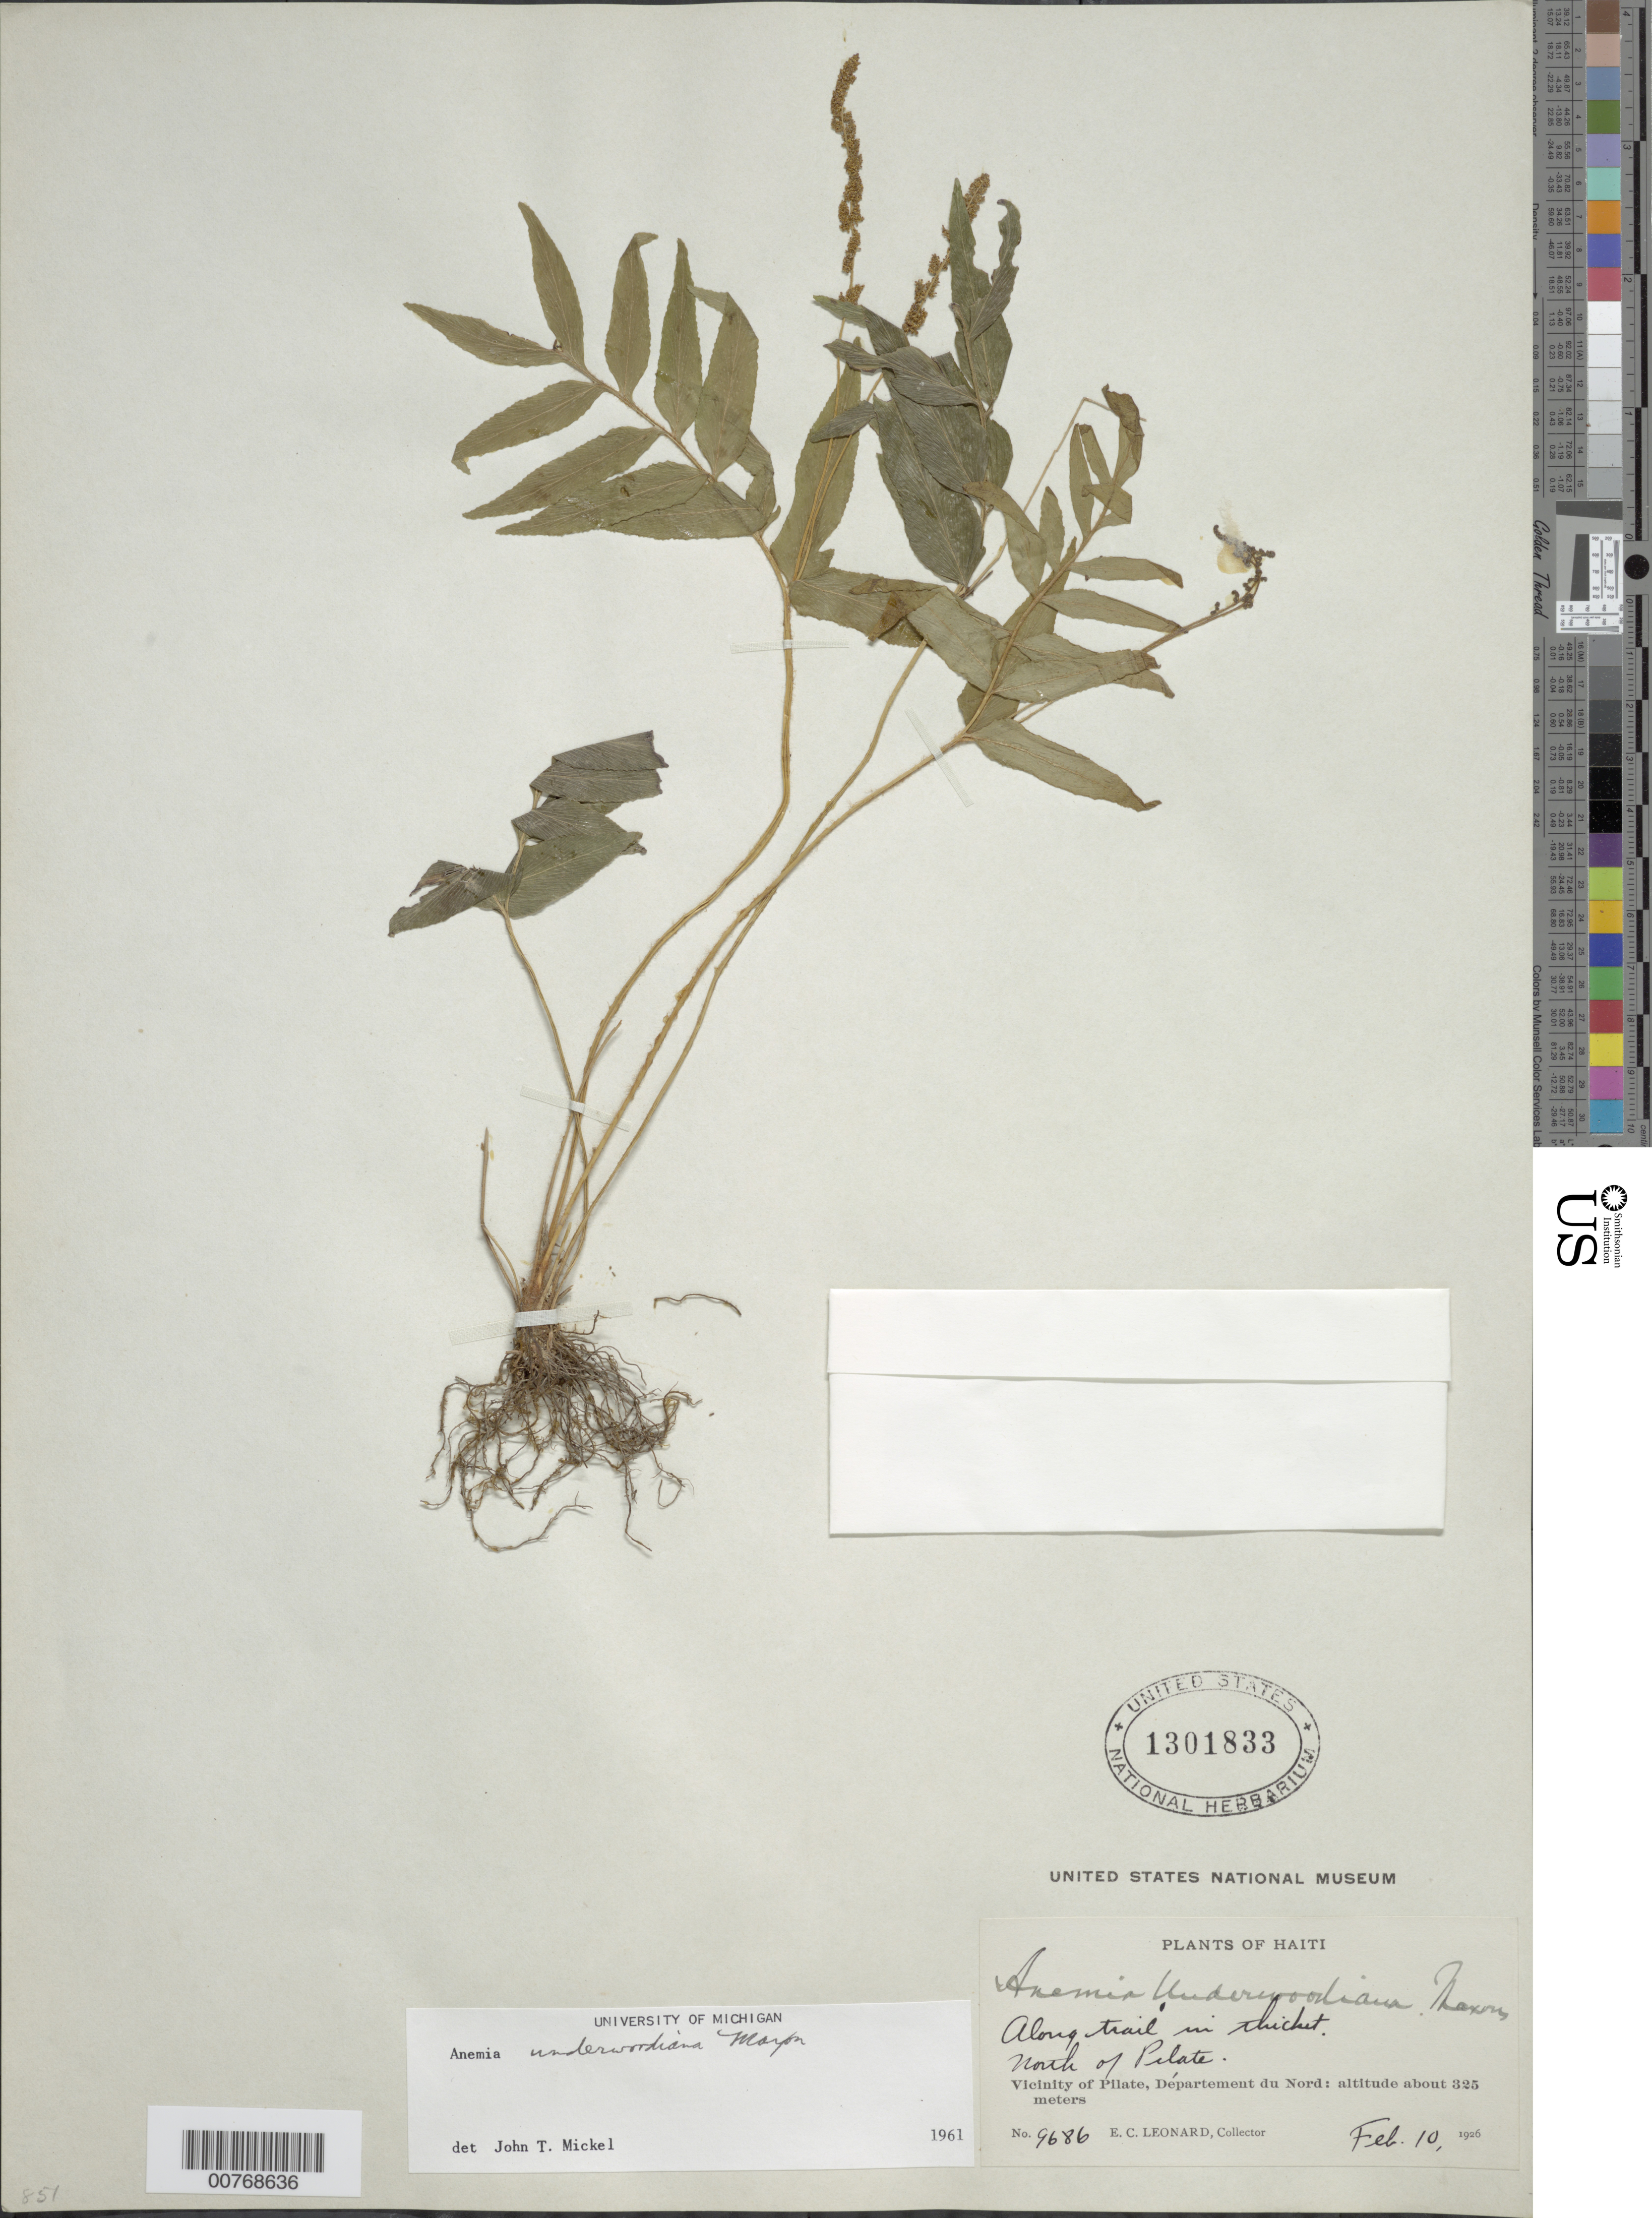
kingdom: Plantae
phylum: Tracheophyta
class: Polypodiopsida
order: Schizaeales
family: Anemiaceae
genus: Anemia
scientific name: Anemia underwoodiana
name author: Maxon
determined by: Mickel, J. T., (NY), New York Botanical Garden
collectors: E. C. Leonard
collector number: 9686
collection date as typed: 10 Feb 1926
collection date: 1926-02-10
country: Haiti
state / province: Nord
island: Hispaniola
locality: Vicinity of Pilate, N of Pilate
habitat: Along trail in thicket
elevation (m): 325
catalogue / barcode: US 1301833